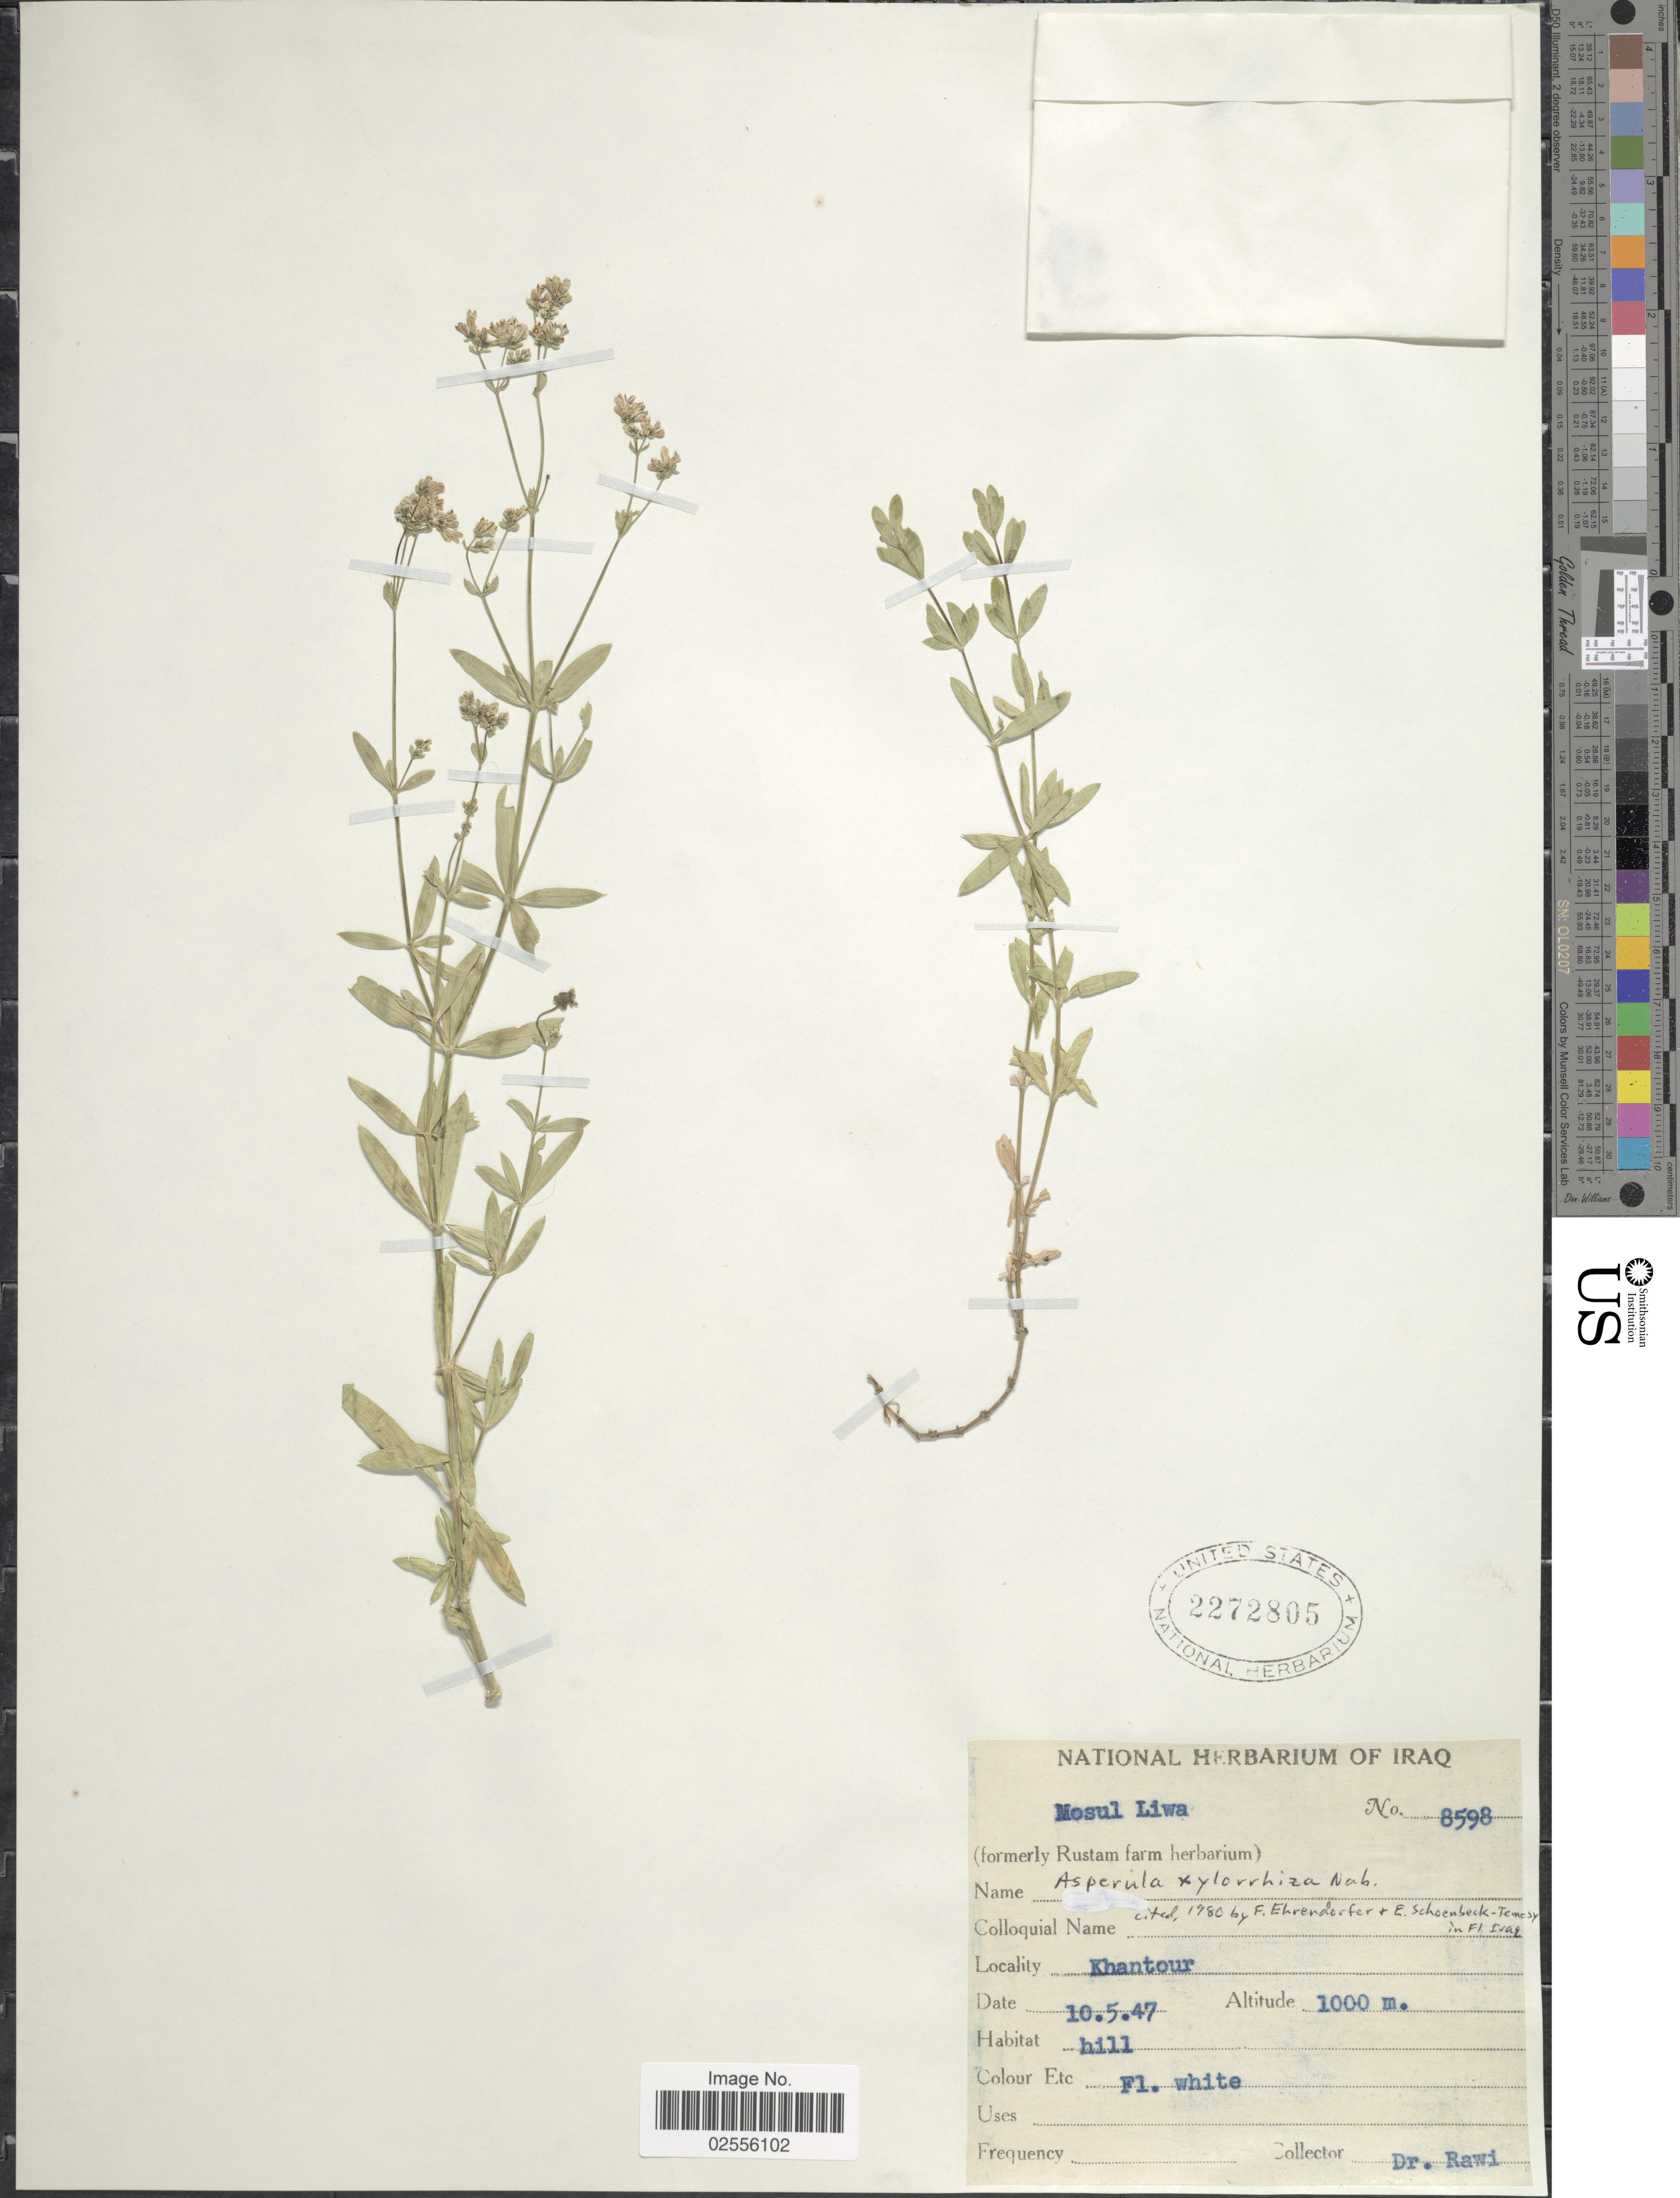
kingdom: Plantae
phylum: Tracheophyta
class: Magnoliopsida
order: Gentianales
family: Rubiaceae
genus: Asperula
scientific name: Asperula xylorrhiza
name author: Nabelek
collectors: -. Rawi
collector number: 8598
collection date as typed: Transcribed d/m/y: 10/5/47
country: Iraq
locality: Mosul Liwa, Khantour, hill.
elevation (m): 1000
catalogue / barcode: US 2272805